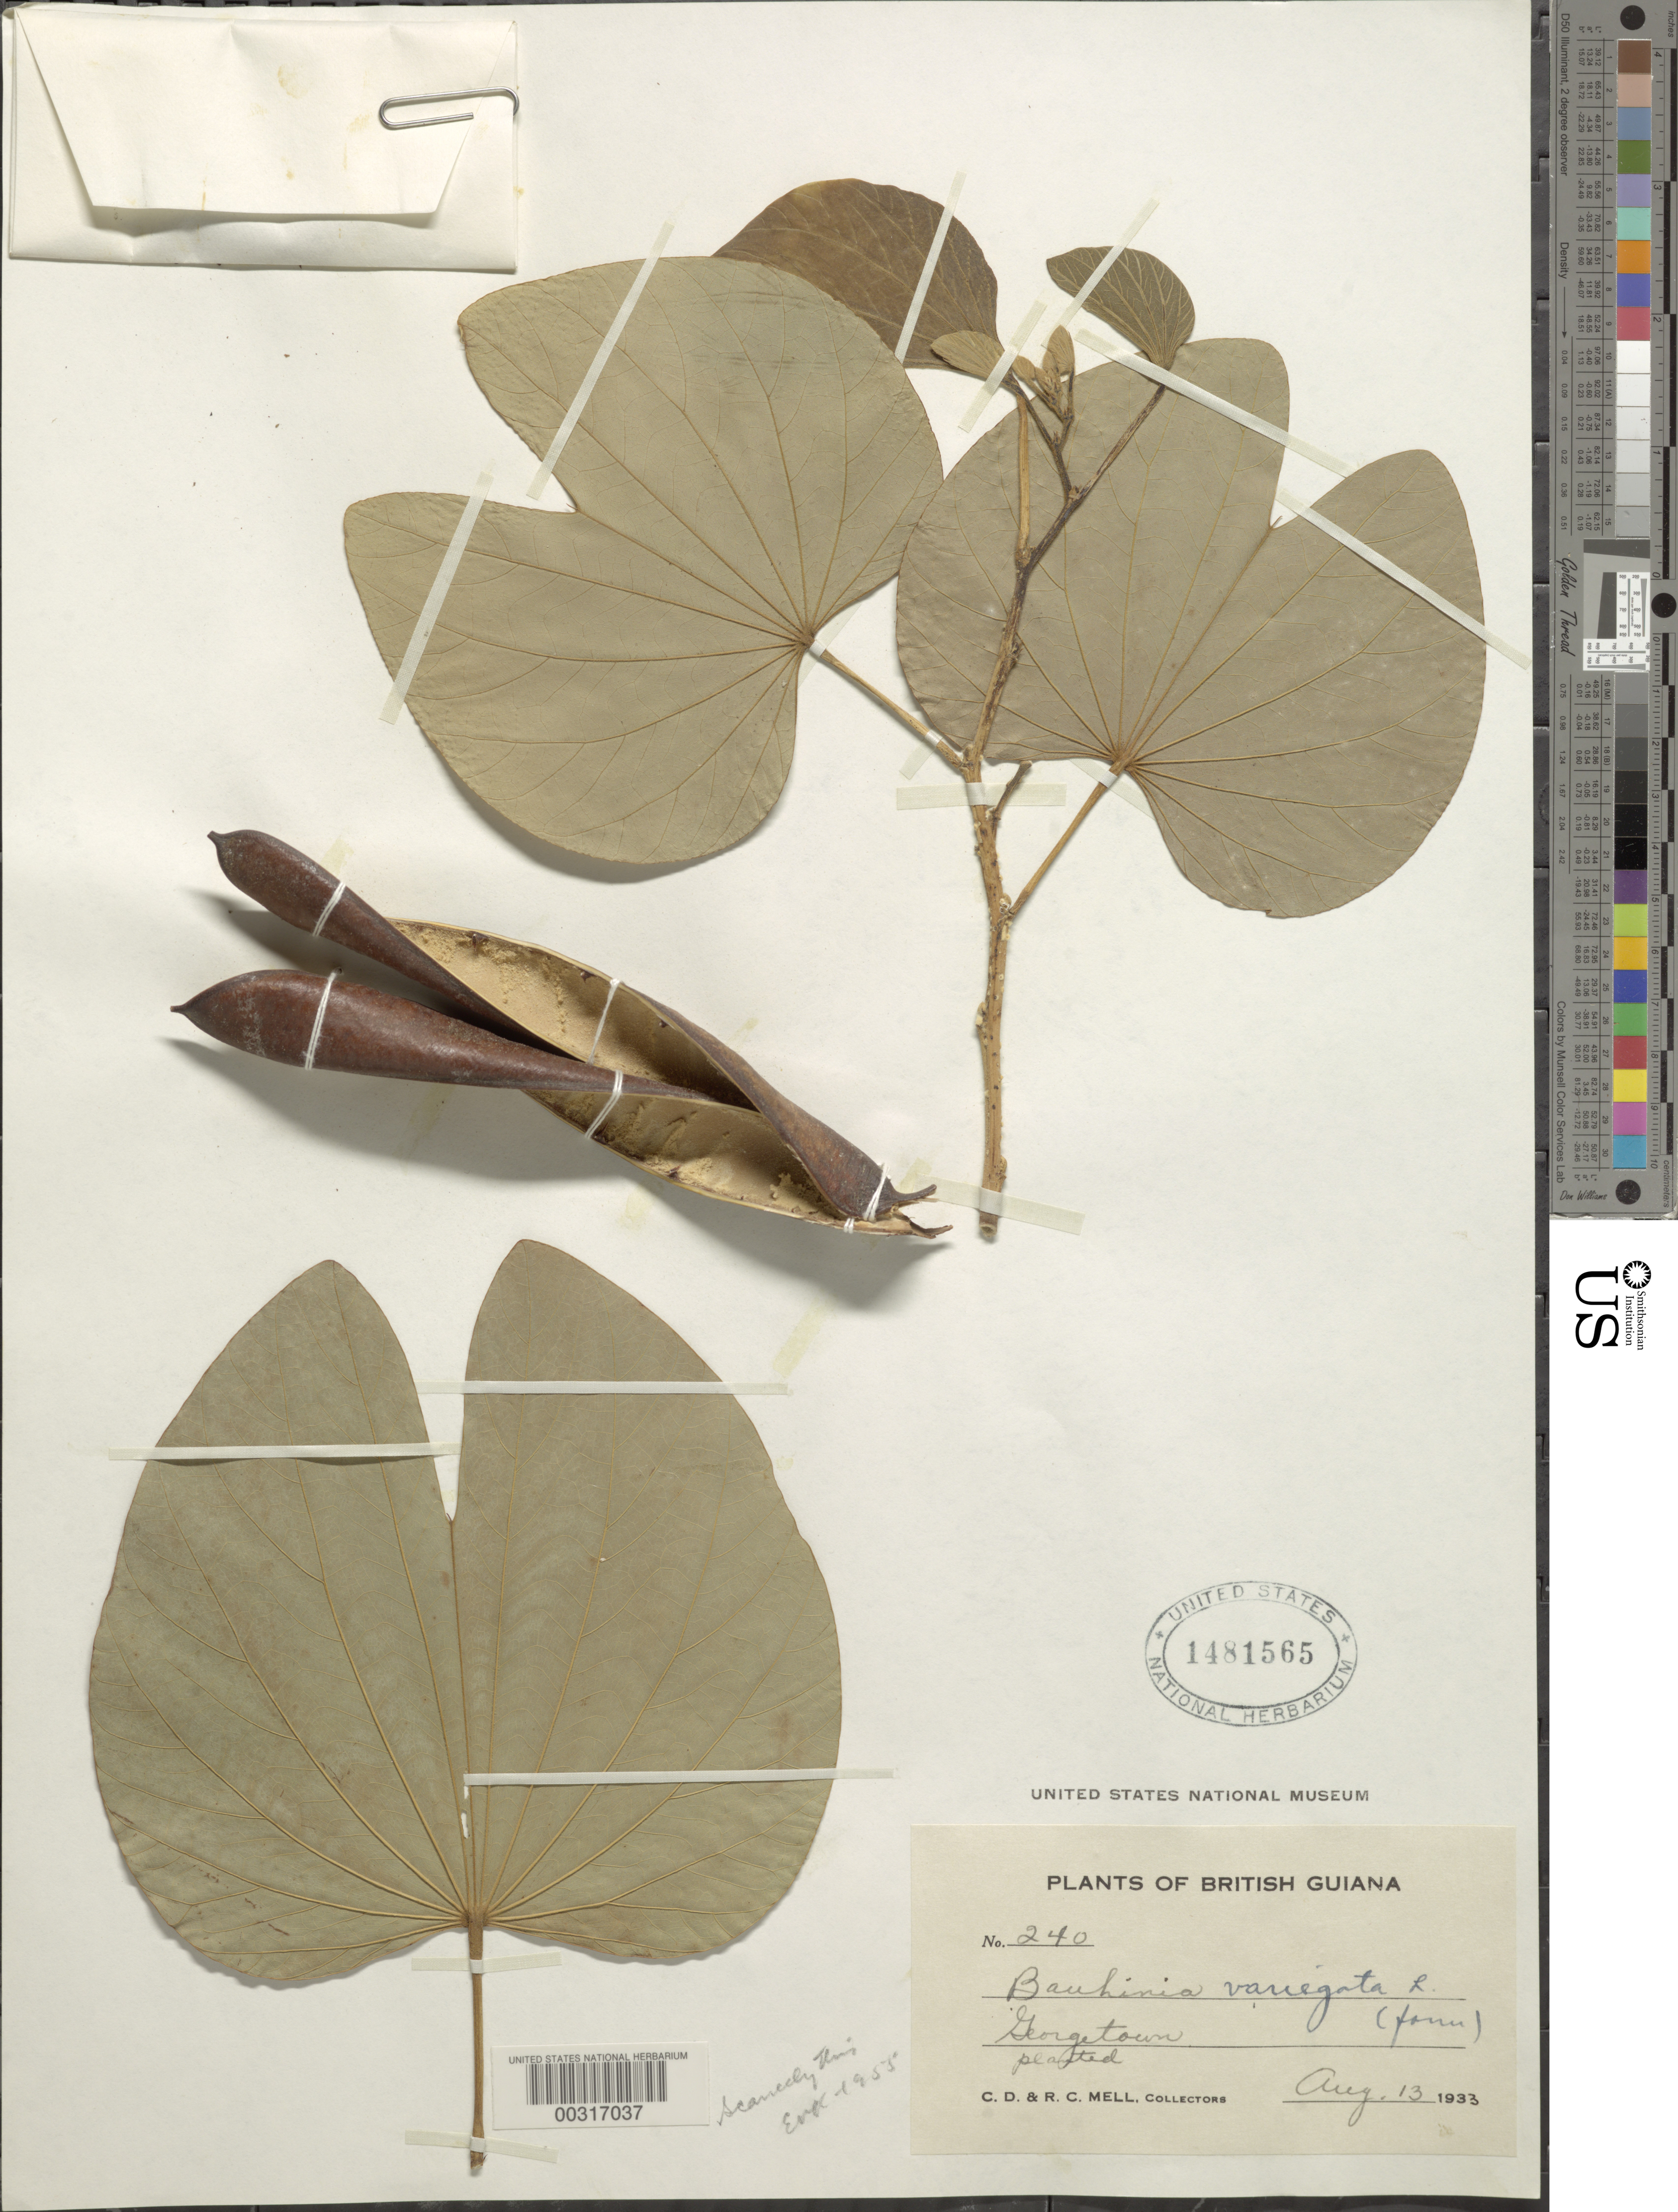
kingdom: Plantae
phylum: Tracheophyta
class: Magnoliopsida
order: Fabales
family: Fabaceae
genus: Bauhinia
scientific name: Bauhinia variegata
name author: L.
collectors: C. D. Mell & R. Mell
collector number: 240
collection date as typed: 13 Aug 1933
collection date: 1933-08-13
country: Guyana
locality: Georgetown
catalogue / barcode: US 1481565